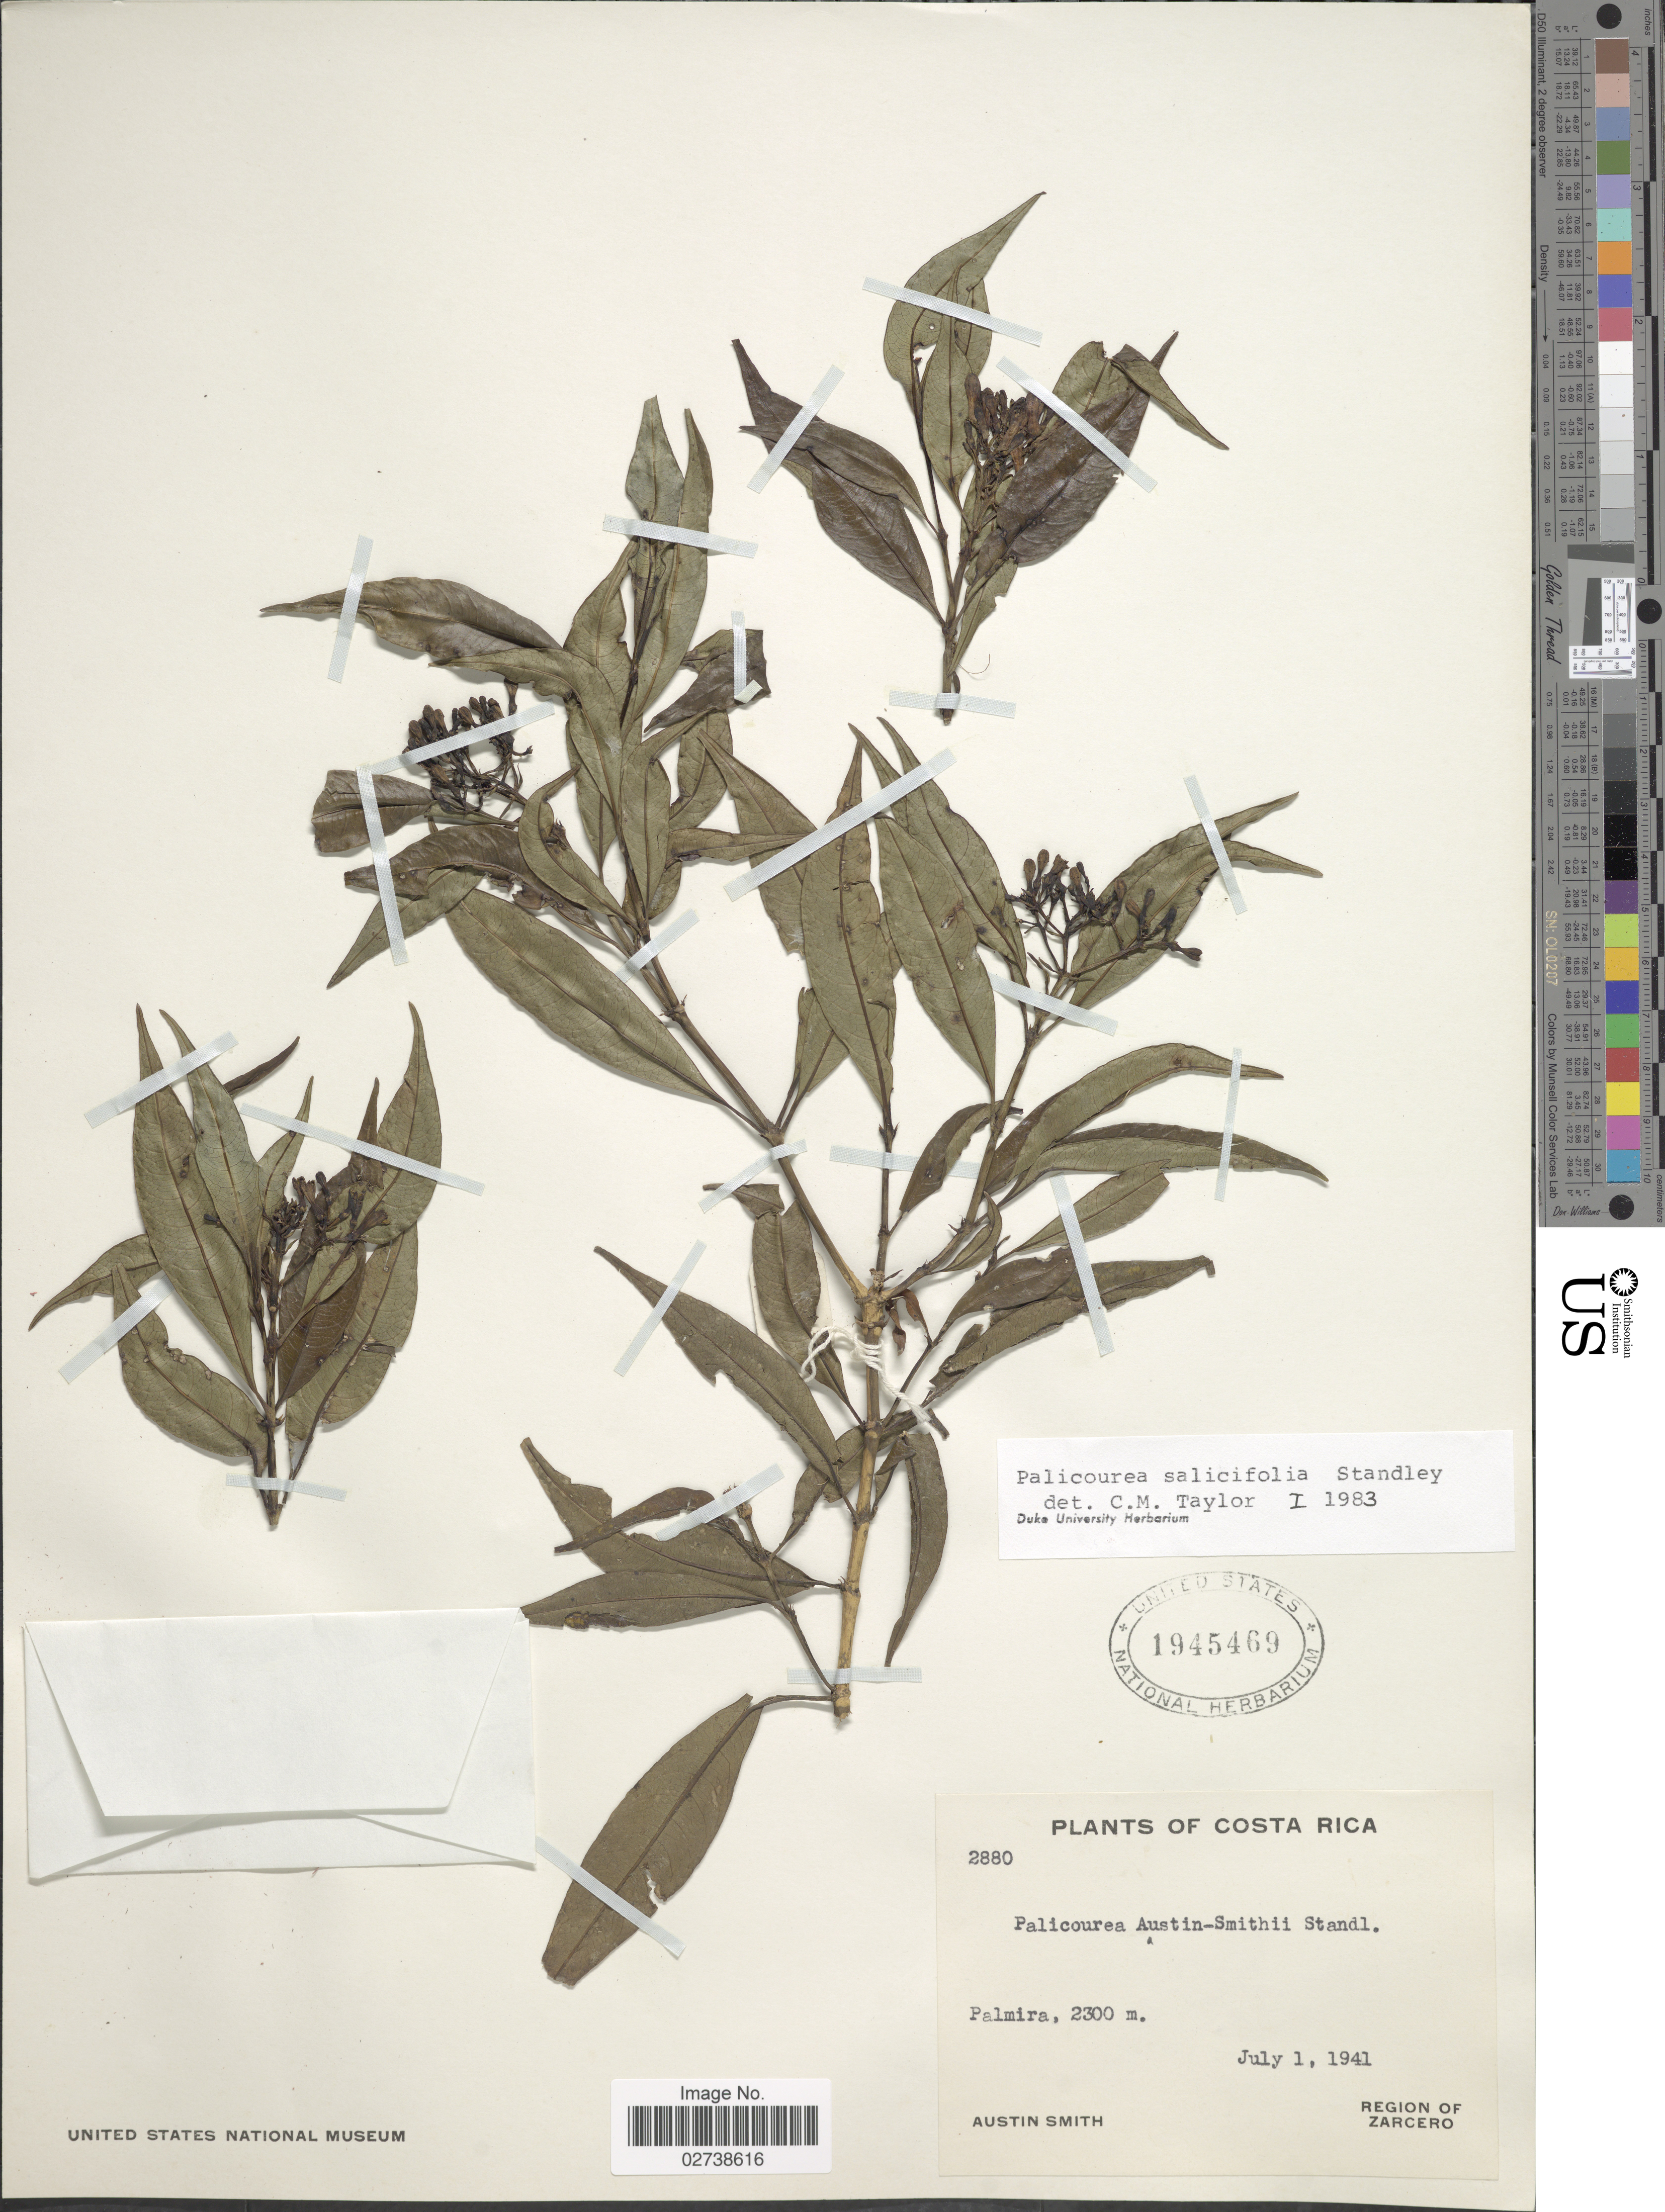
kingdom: Plantae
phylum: Tracheophyta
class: Magnoliopsida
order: Gentianales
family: Rubiaceae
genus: Palicourea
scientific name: Palicourea salicifolia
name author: Standl.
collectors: Aust P. Smith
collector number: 2880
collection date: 1941-07-01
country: Costa Rica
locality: Palmira, Region of Zarcero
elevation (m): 2300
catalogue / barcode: US 1945469